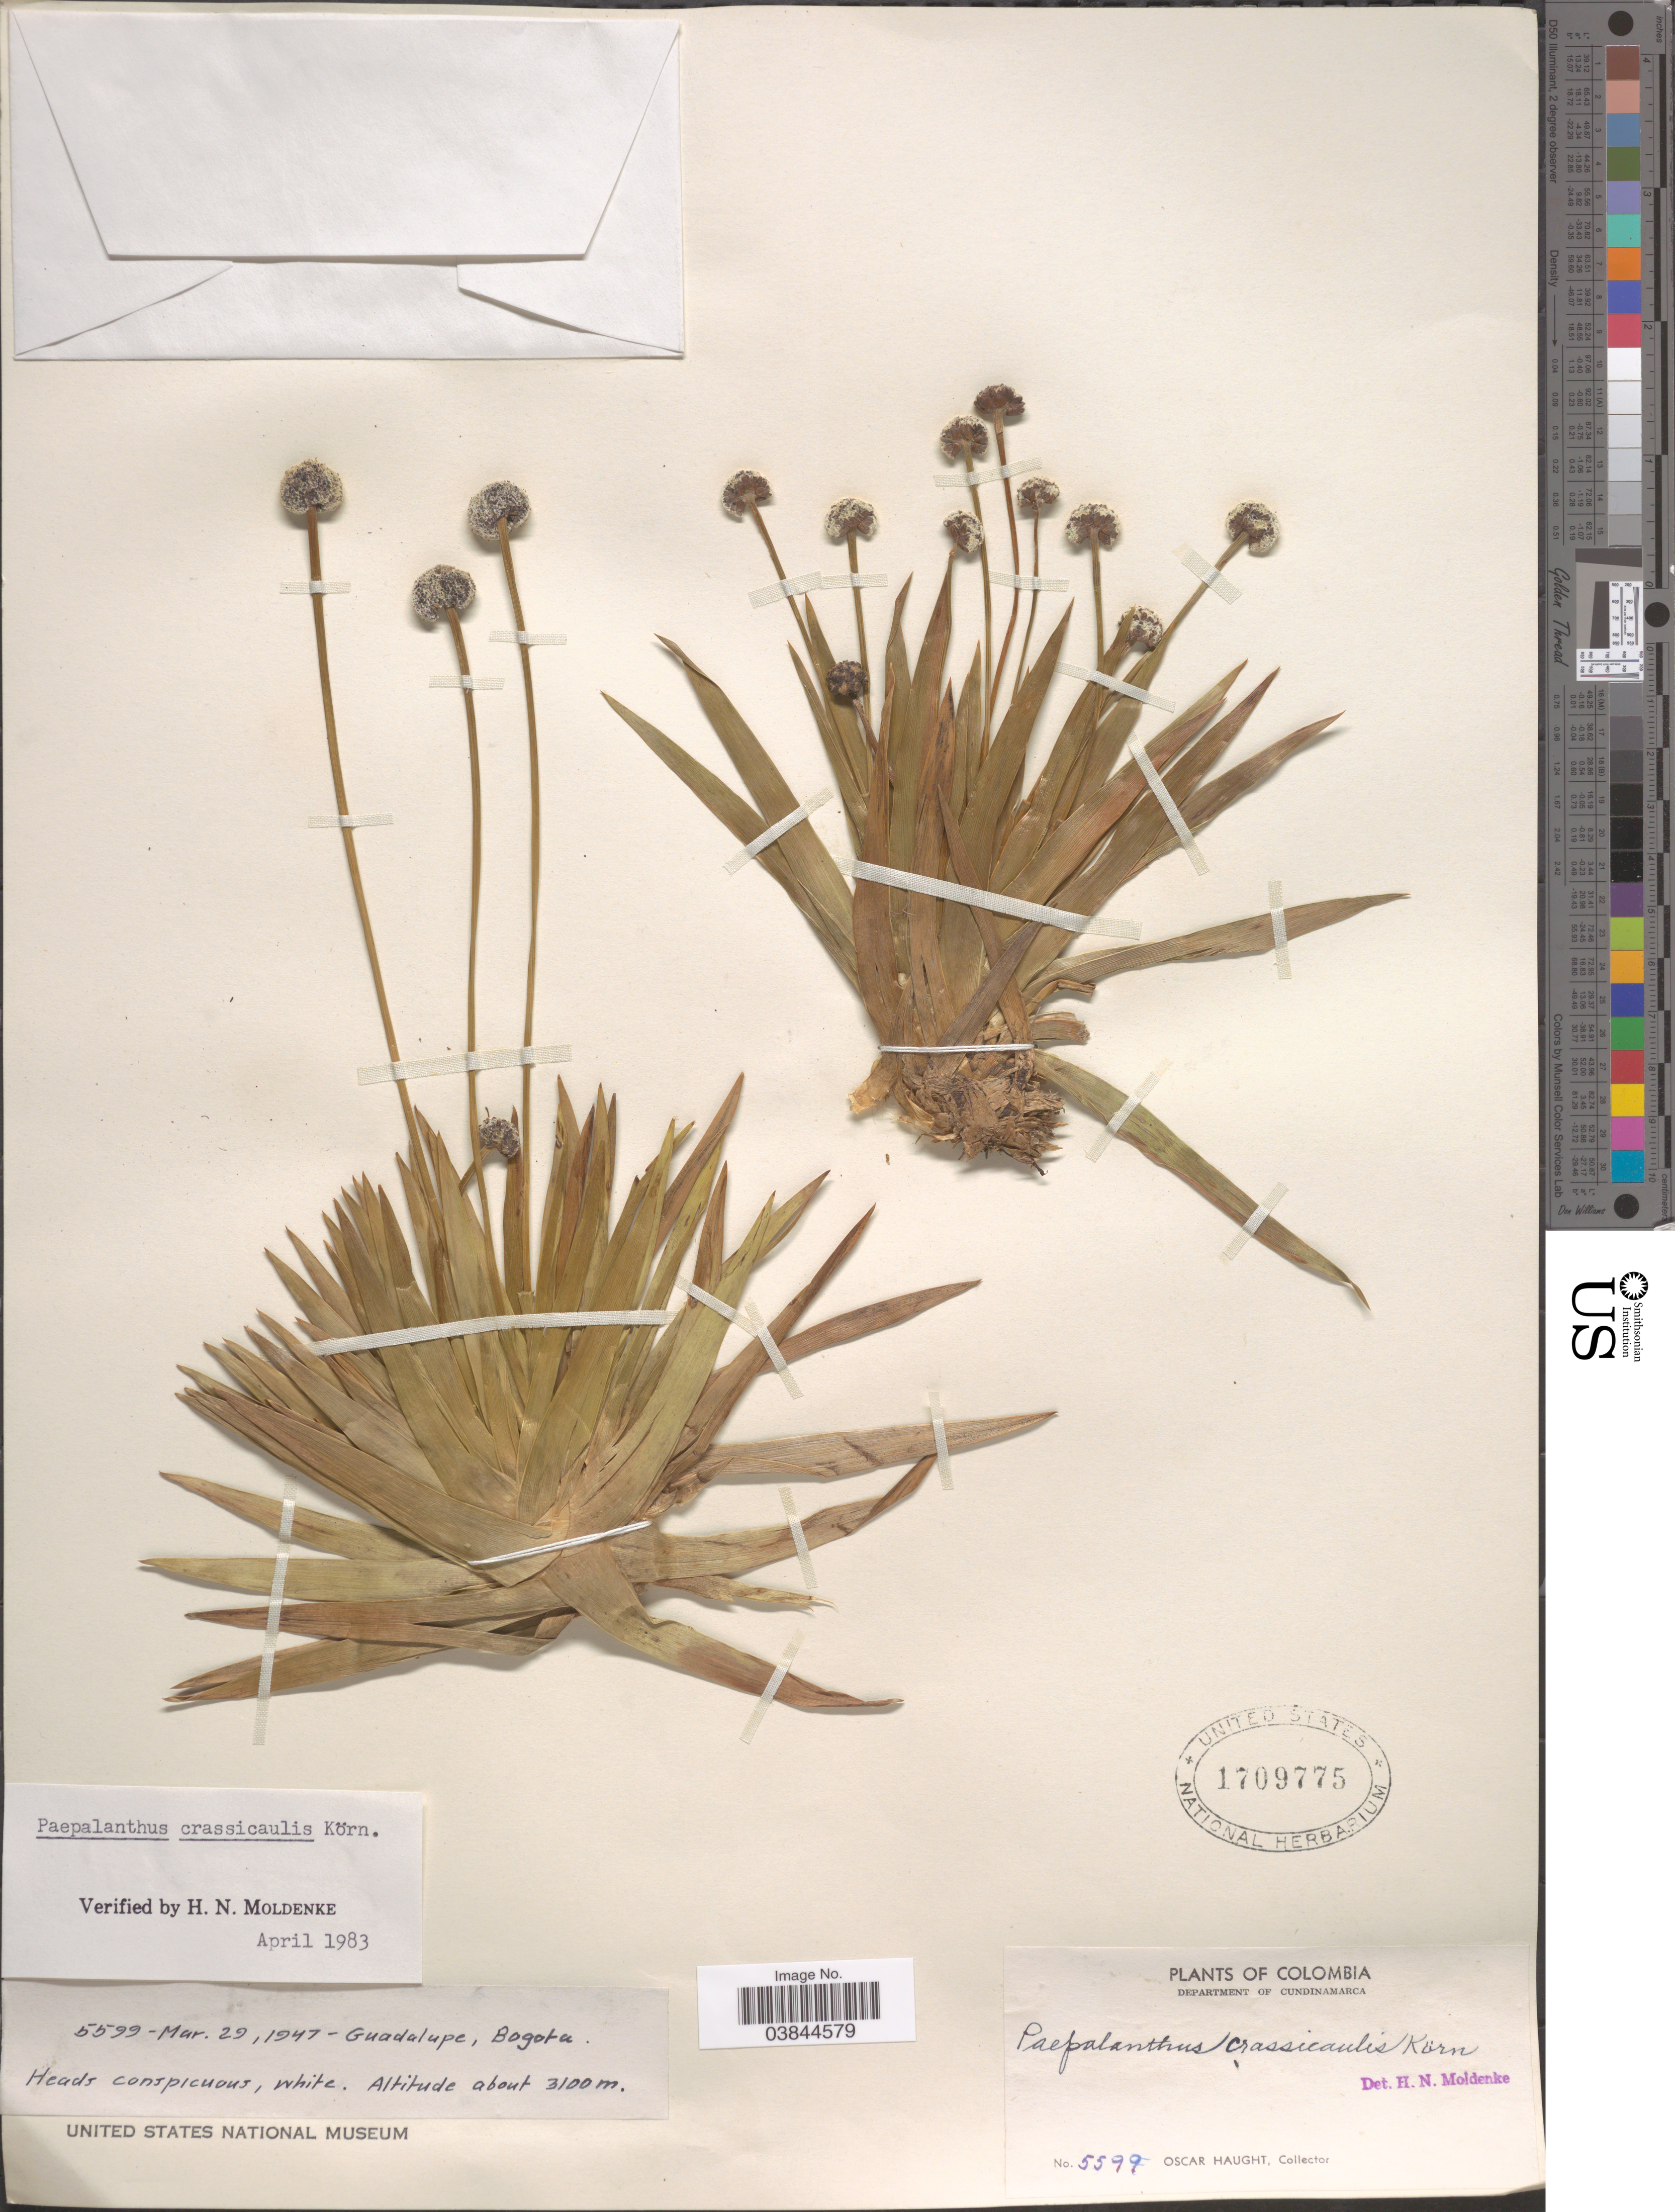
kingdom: Plantae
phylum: Tracheophyta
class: Liliopsida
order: Poales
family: Eriocaulaceae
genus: Paepalanthus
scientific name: Paepalanthus ensifolius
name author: (Kunth) Kunth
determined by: Sauthier, Laura Jeanne, (SPF), Universidade de Sao Paulo (BRAZIL)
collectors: O. Haught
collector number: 5599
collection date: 1947-03-29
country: Colombia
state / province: Cundinamarca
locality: Guadalupe, Bogota. Department of Cundinamarca.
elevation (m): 3100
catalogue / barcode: US 1709775